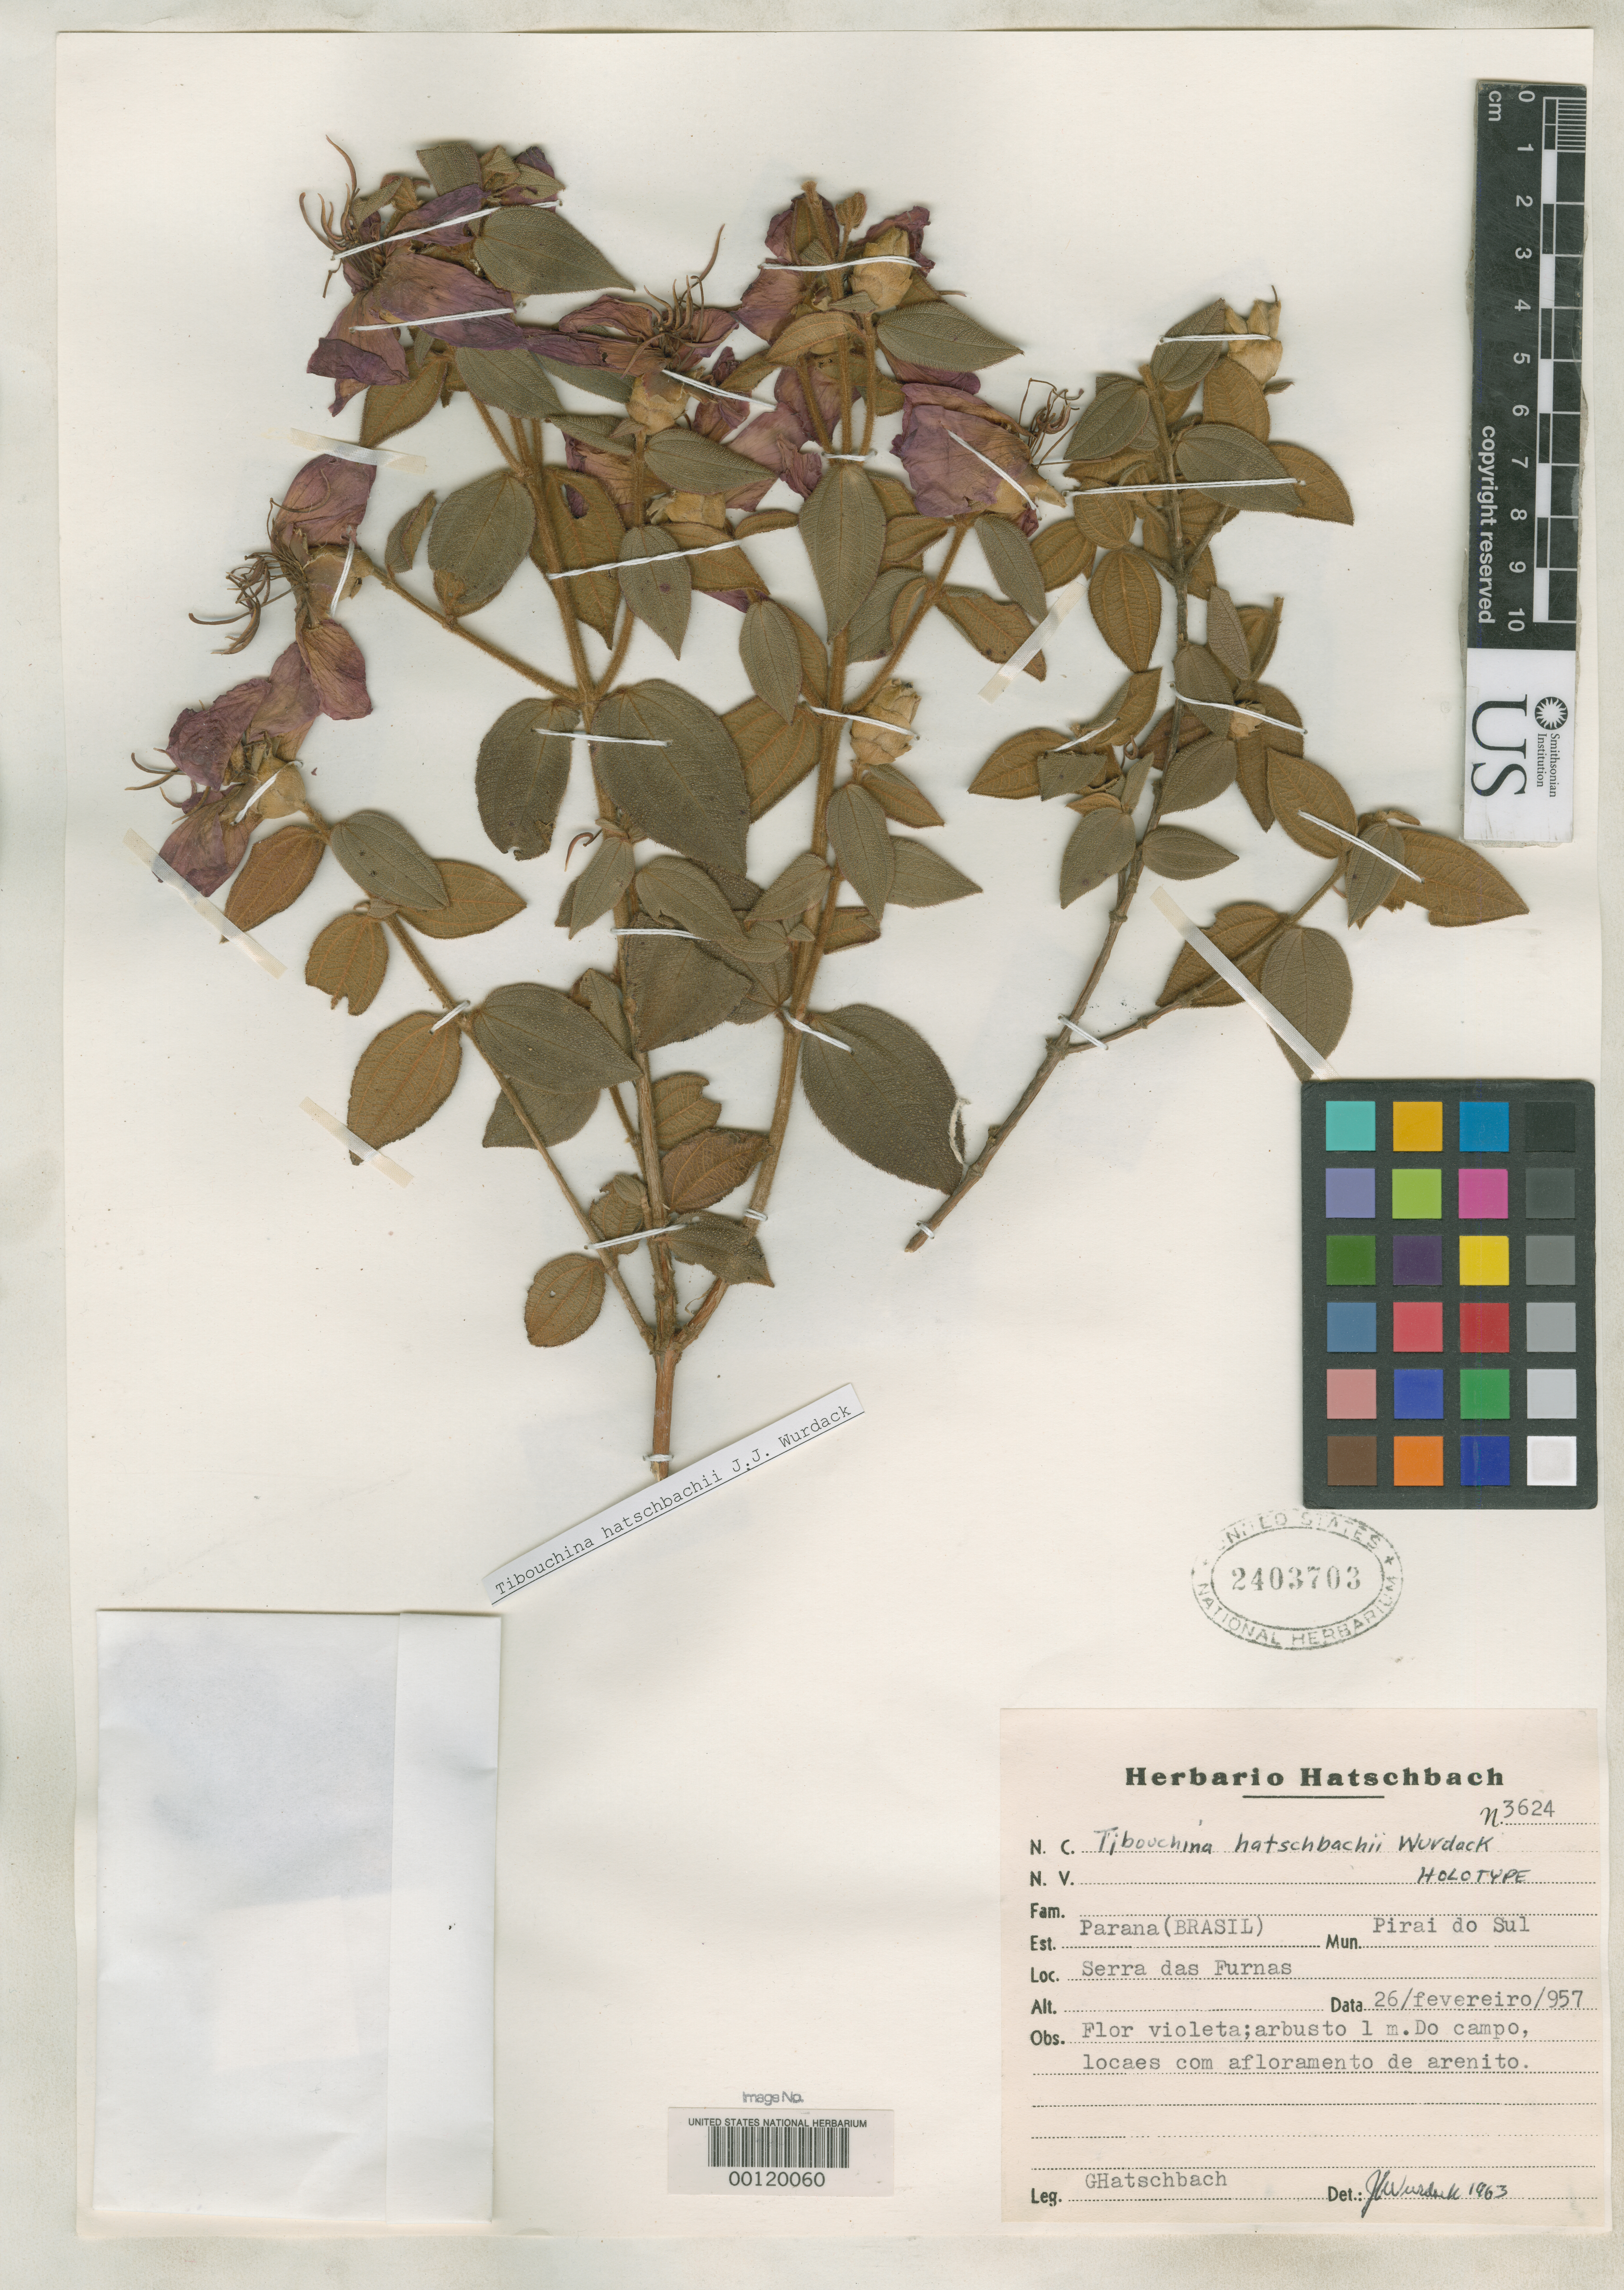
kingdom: Plantae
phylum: Tracheophyta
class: Magnoliopsida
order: Myrtales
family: Melastomataceae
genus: Tibouchina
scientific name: Tibouchina hatschbachii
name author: Wurdack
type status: Holotype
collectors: G. Hatschbach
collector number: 3624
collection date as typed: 26 Feb 1957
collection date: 1957-02-26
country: Brazil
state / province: Paraná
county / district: Piraí do Sul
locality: Serra Dasfurnas.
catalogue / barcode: US 2403703